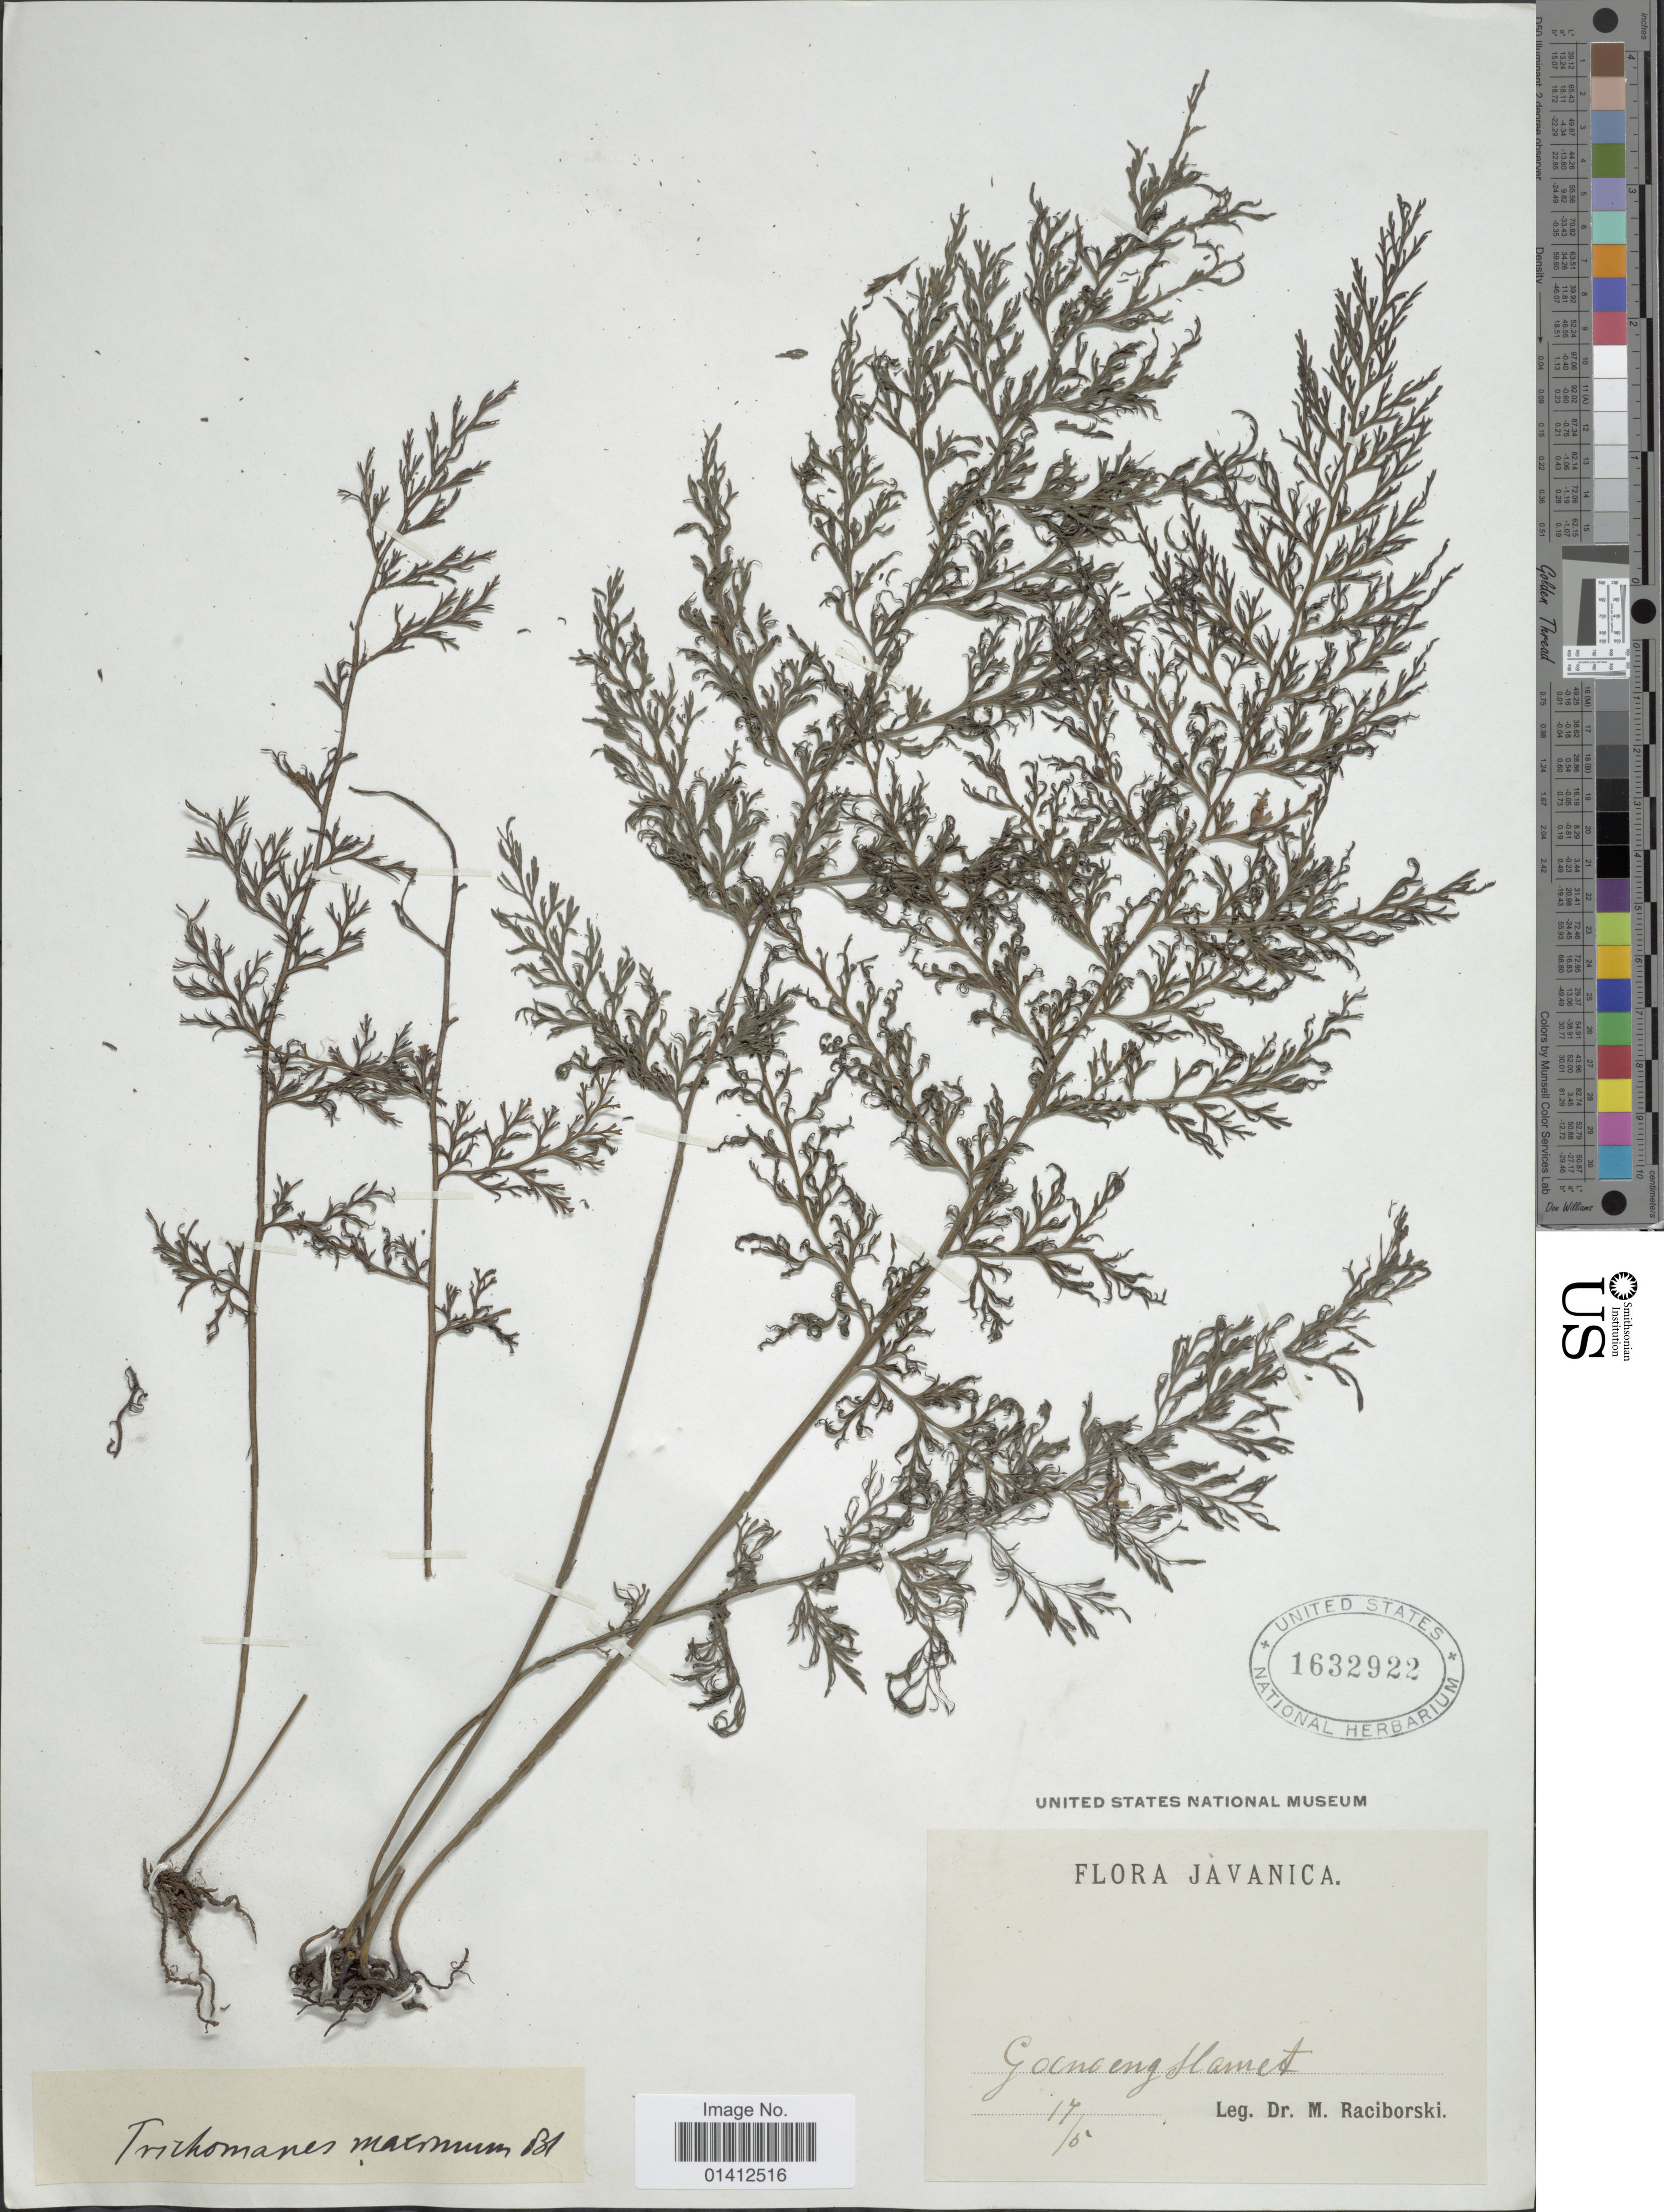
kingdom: Plantae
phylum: Tracheophyta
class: Polypodiopsida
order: Hymenophyllales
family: Hymenophyllaceae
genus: Vandenboschia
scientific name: Vandenboschia maxima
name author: (Blume) Copel.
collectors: M. Raciborski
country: Indonesia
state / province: Java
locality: Goenoeng Slamet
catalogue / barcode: US 1632922